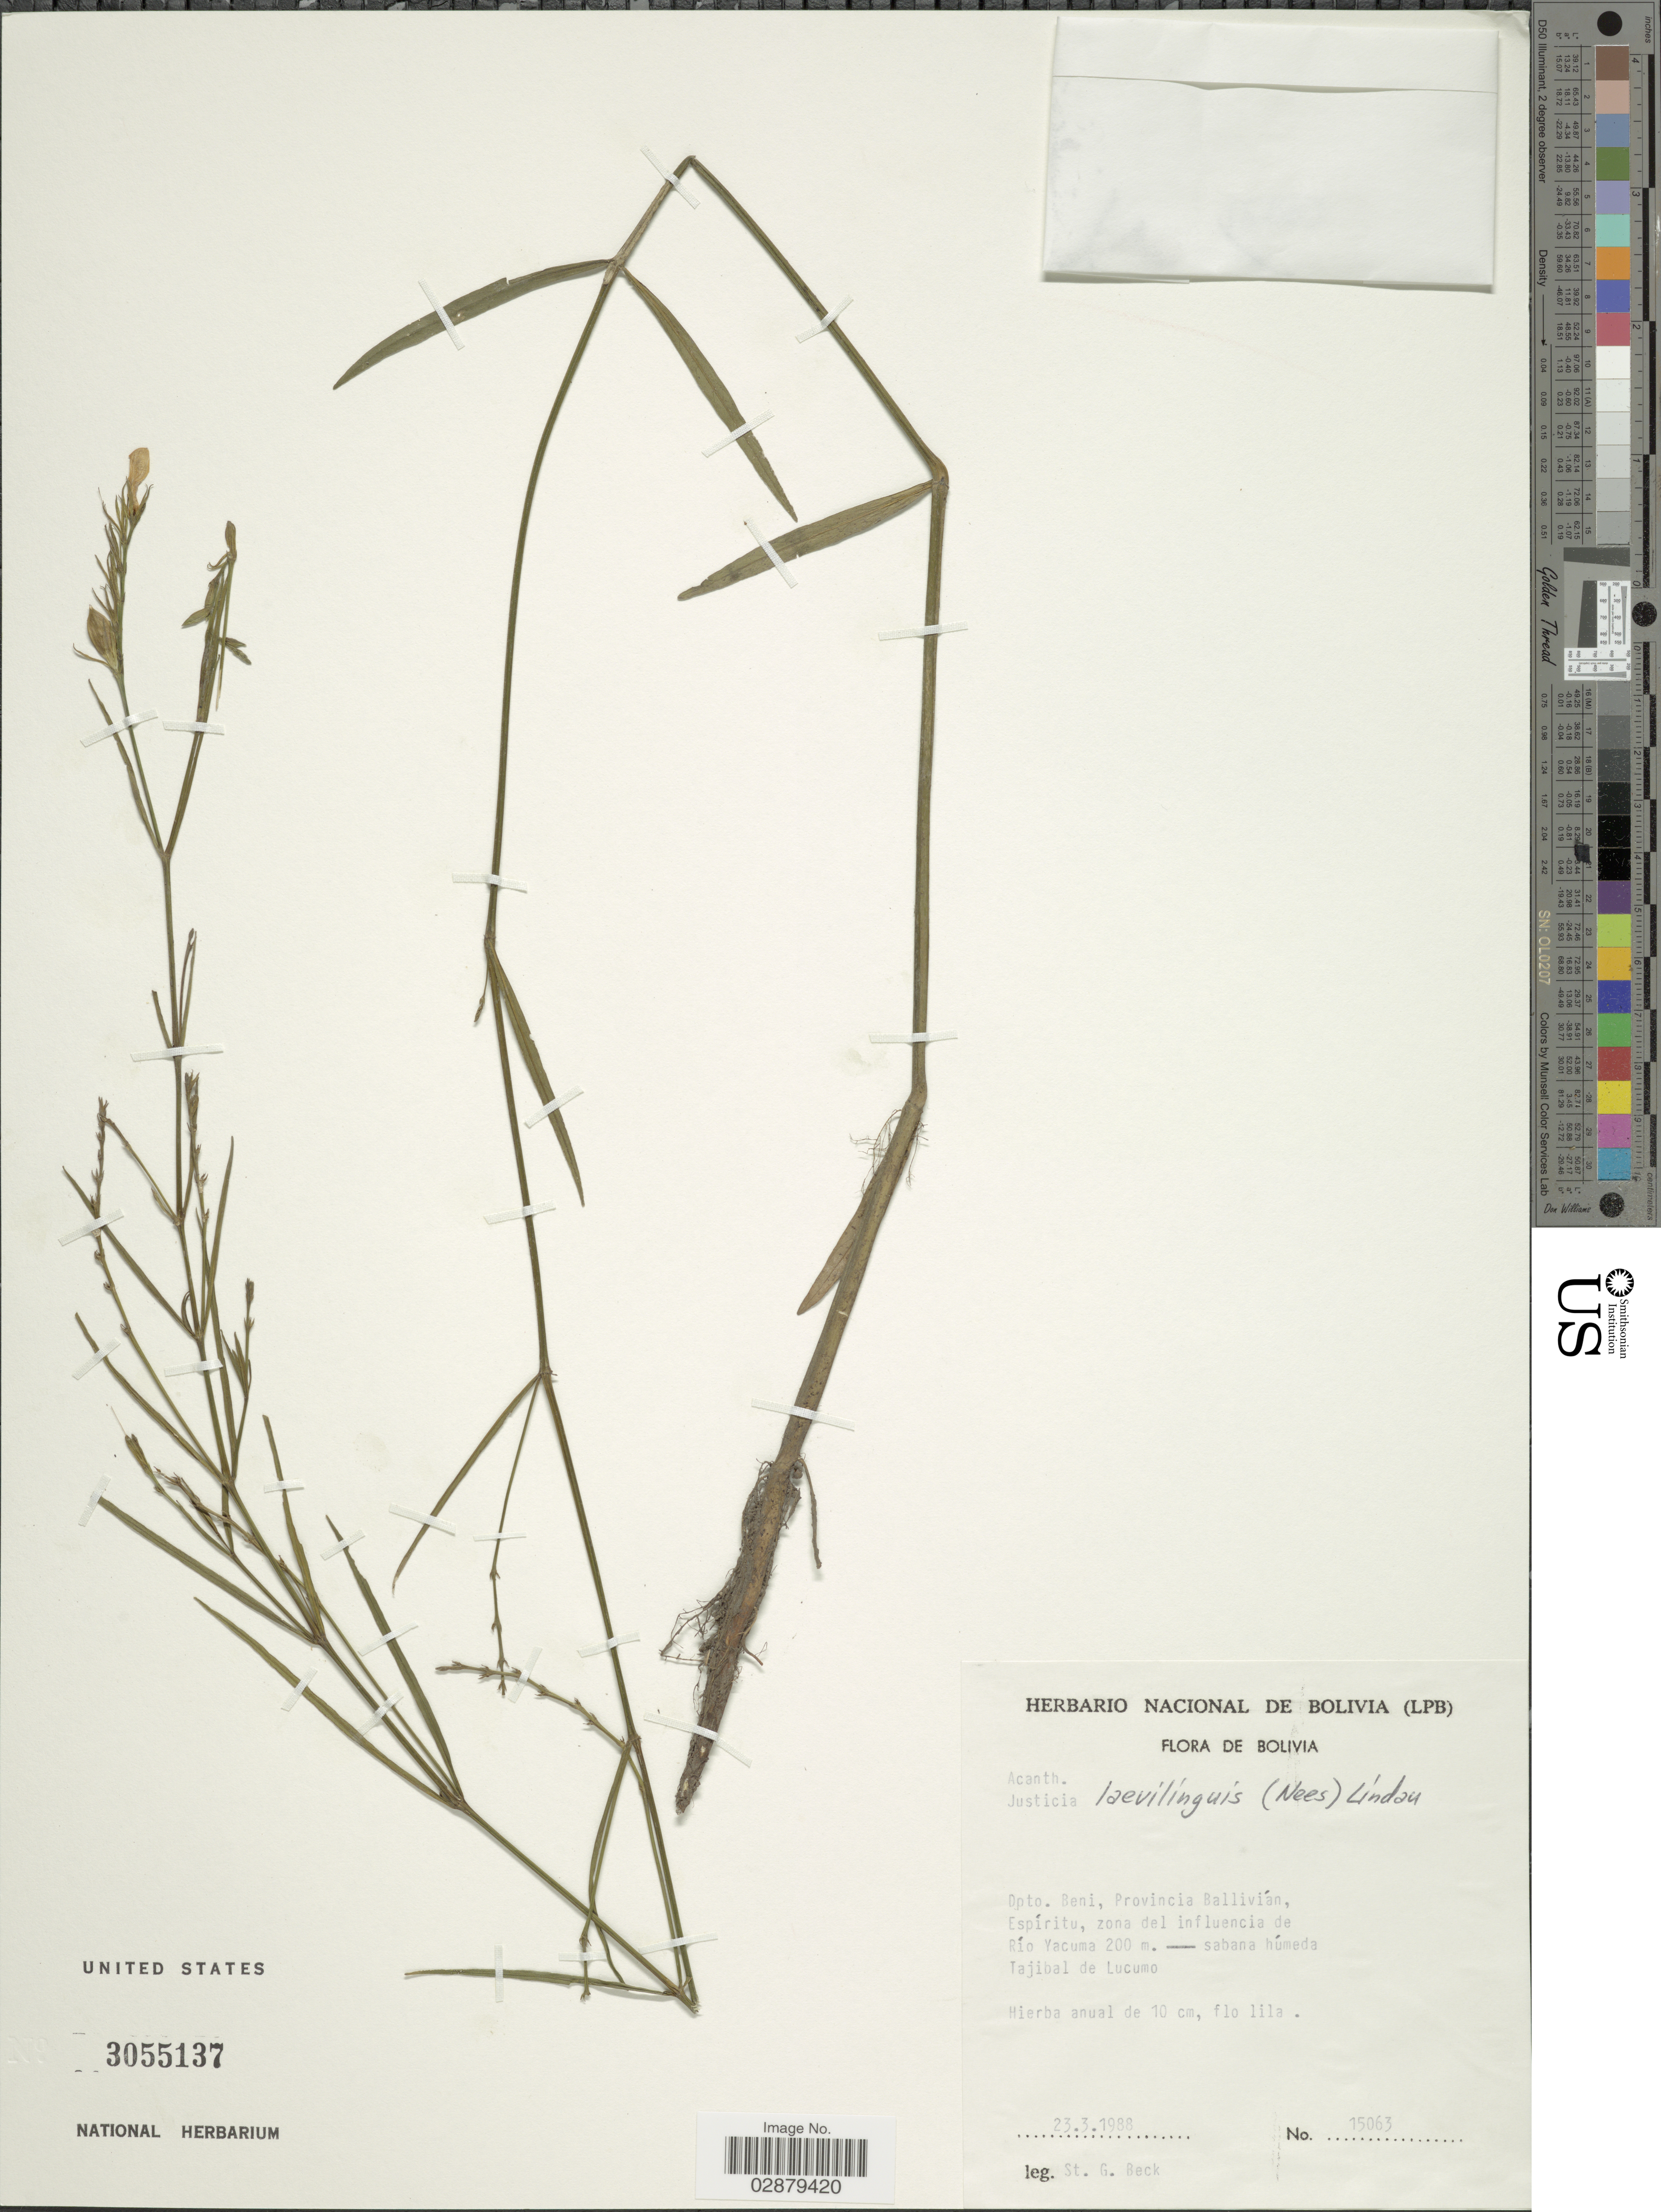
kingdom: Plantae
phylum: Tracheophyta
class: Magnoliopsida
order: Lamiales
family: Acanthaceae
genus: Justicia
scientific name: Justicia laevilinguis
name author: (Nees) Lindau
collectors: S. G. Beck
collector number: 15063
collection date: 1988-03-23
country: Bolivia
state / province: Beni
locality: Dpto. Beni, Provincia Ballivián, Espíritu, zona del influencia de Río Yacuma.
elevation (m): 200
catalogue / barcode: US 3055137